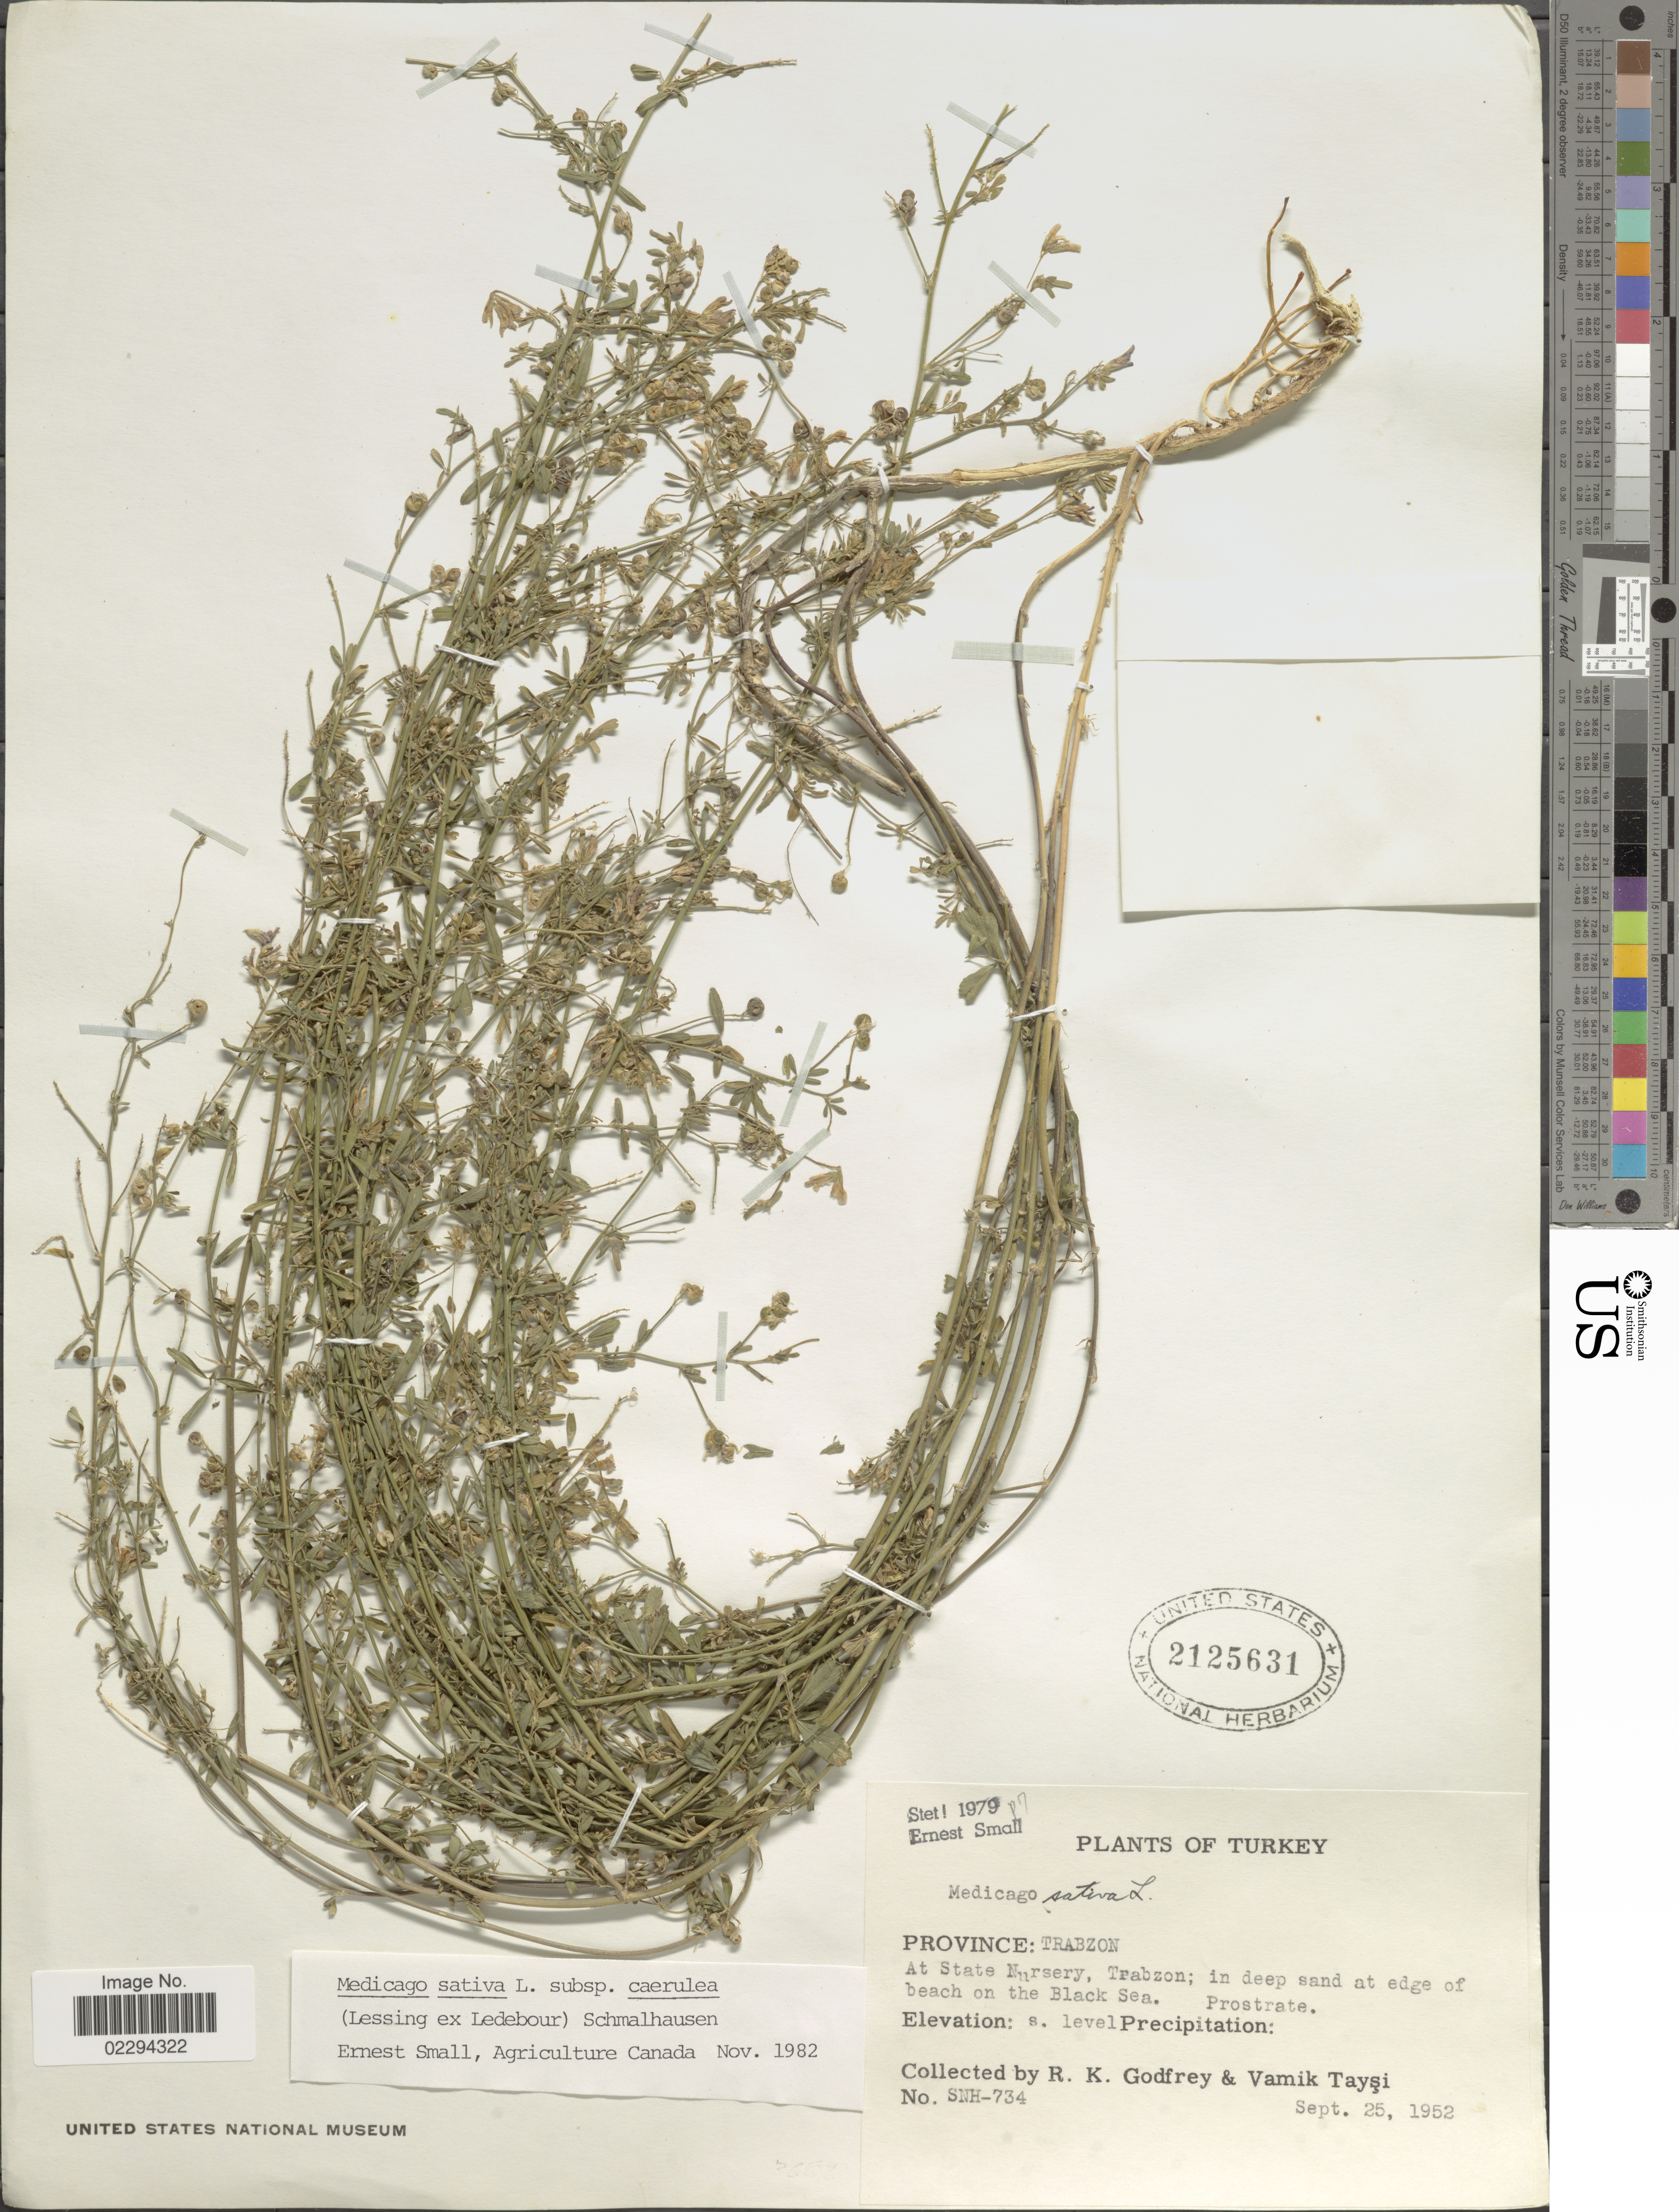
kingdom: Plantae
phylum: Tracheophyta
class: Magnoliopsida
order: Fabales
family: Fabaceae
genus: Medicago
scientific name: Medicago sativa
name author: L.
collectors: R. K. Godfrey & V. Taysi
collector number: SNH-734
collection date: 1952-09-25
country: Turkey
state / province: Trabzon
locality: At Stats Nursery, Trabson; in deep sand at edge of beach on the Black Sea.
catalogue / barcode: US 2125631